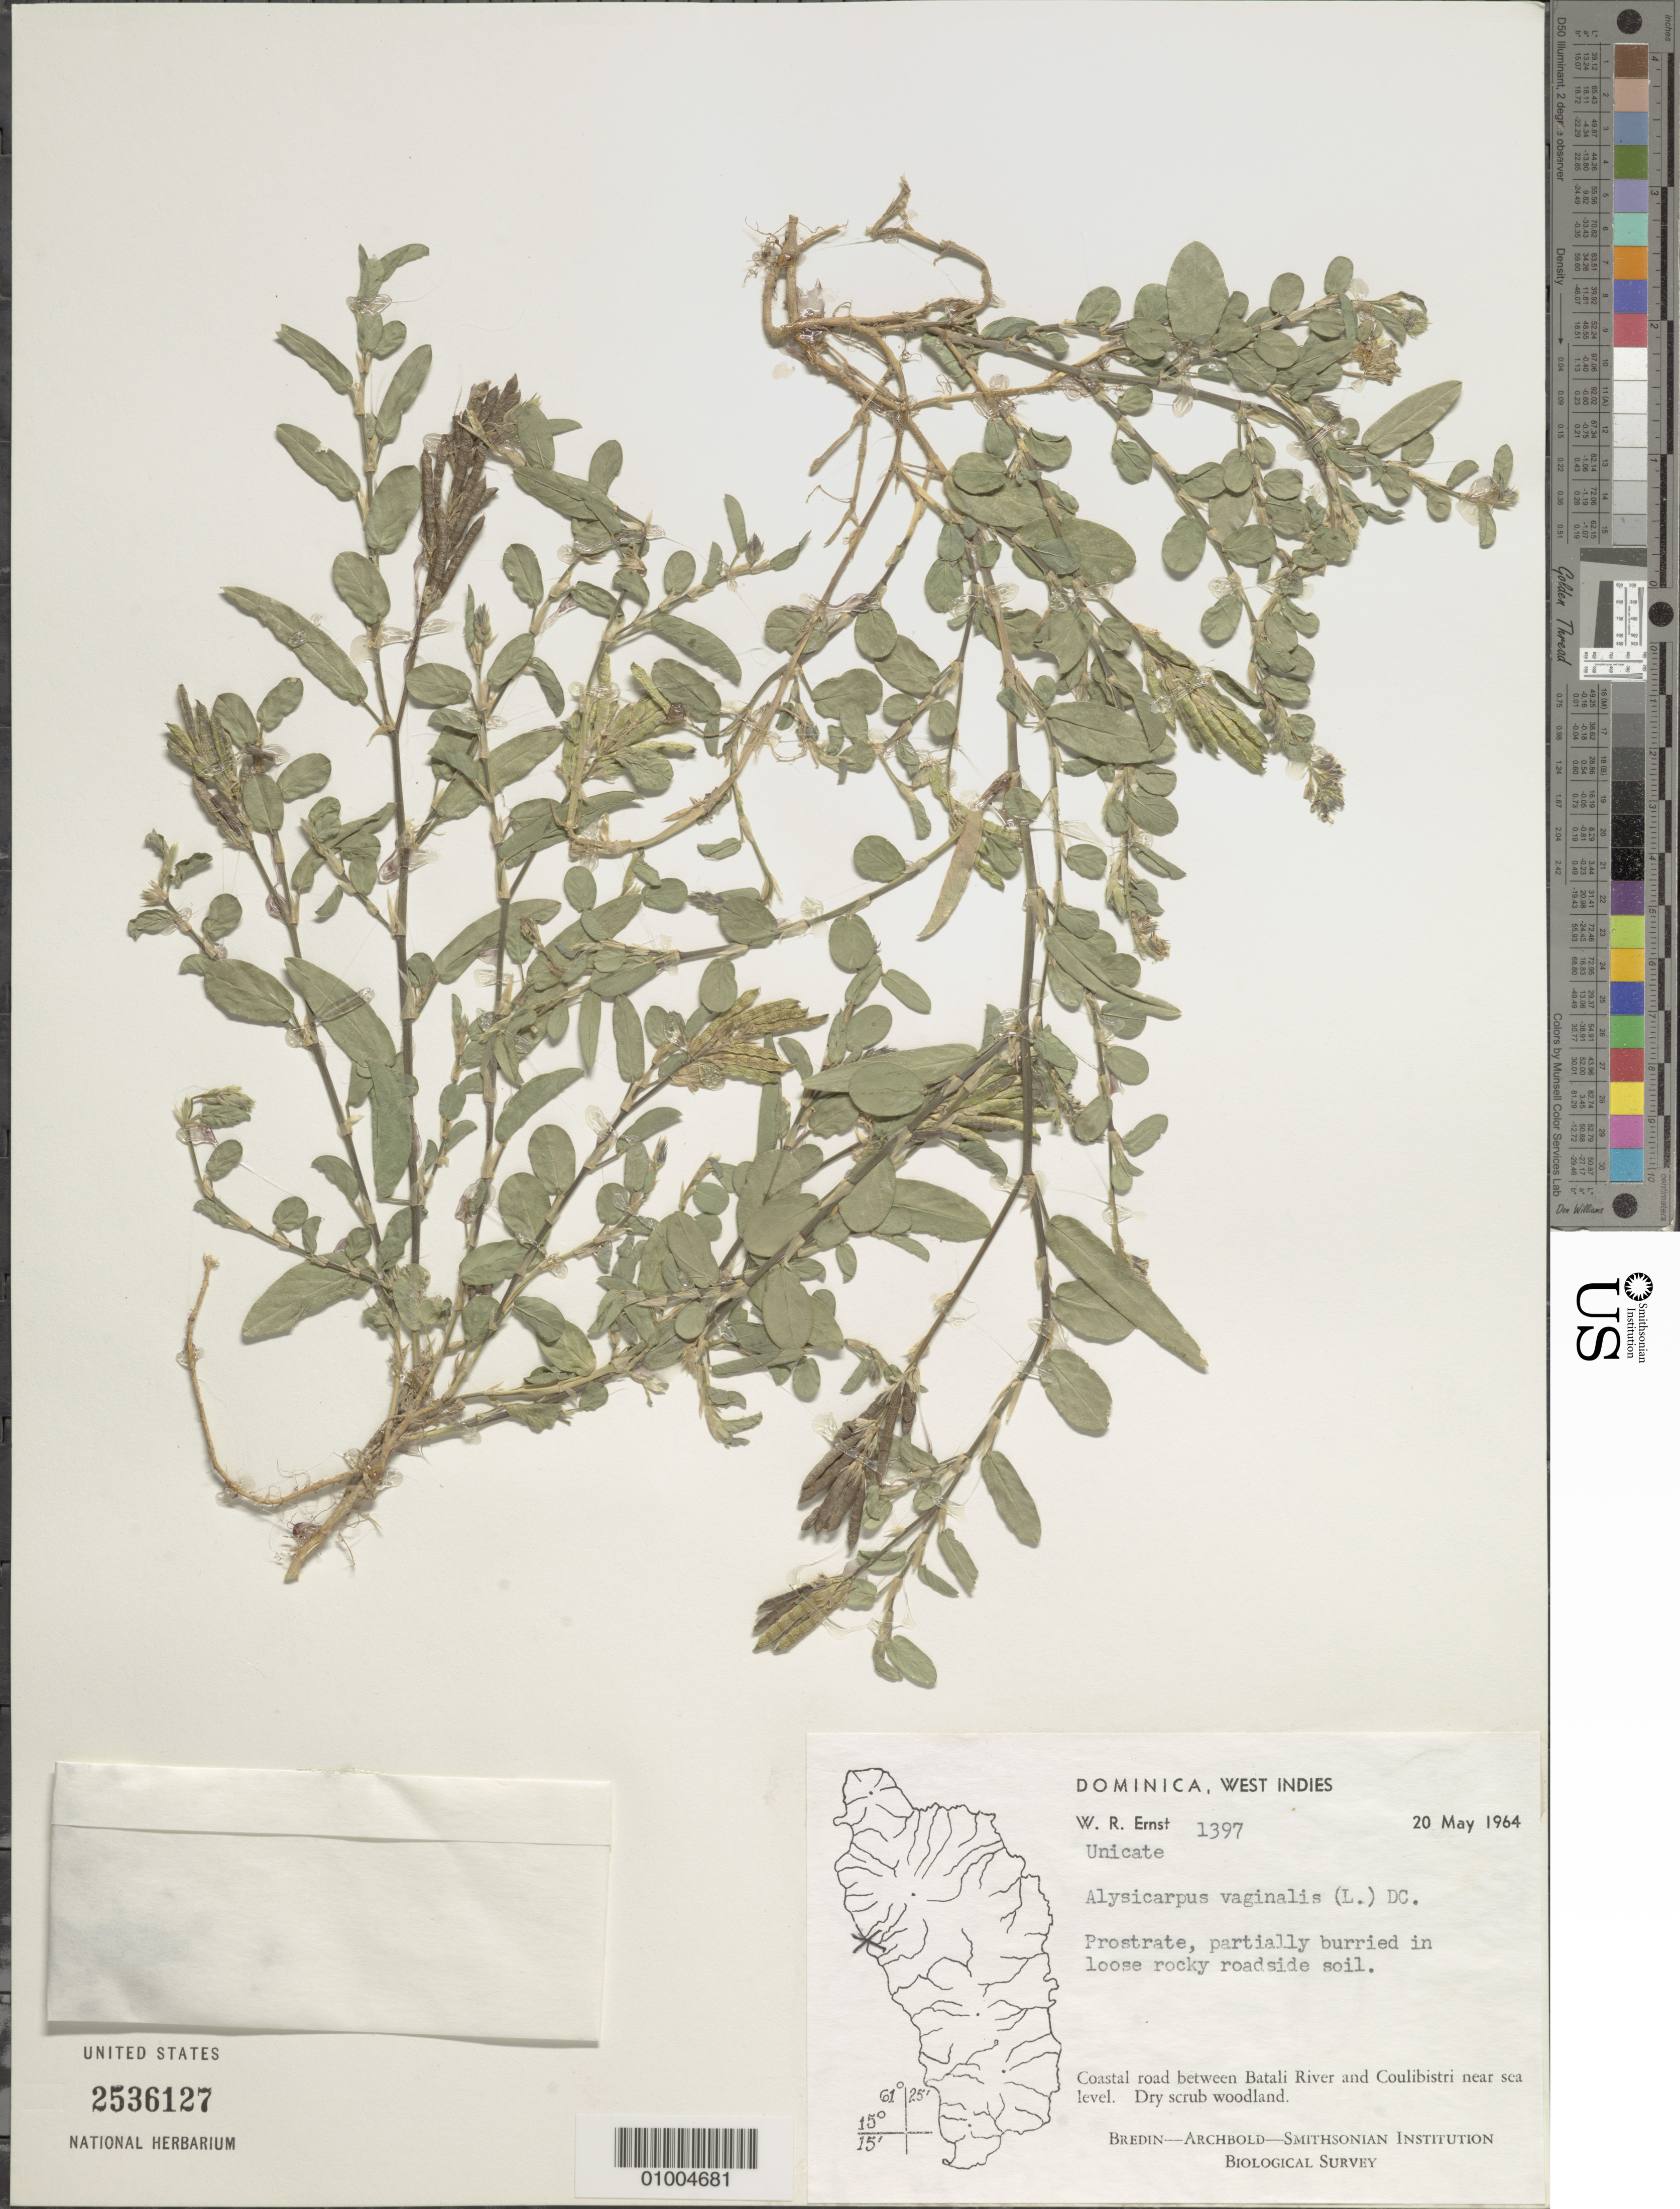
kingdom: Plantae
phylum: Tracheophyta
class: Magnoliopsida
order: Fabales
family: Fabaceae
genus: Alysicarpus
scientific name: Alysicarpus vaginalis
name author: (L.) DC.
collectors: W. R. Ernst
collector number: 1397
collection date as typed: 20 May 1964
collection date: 1964-05-20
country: Dominica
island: Dominica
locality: Prostrate, partially burried in loose rocky roadside soil.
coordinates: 0 N, 0 E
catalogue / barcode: US 2536127